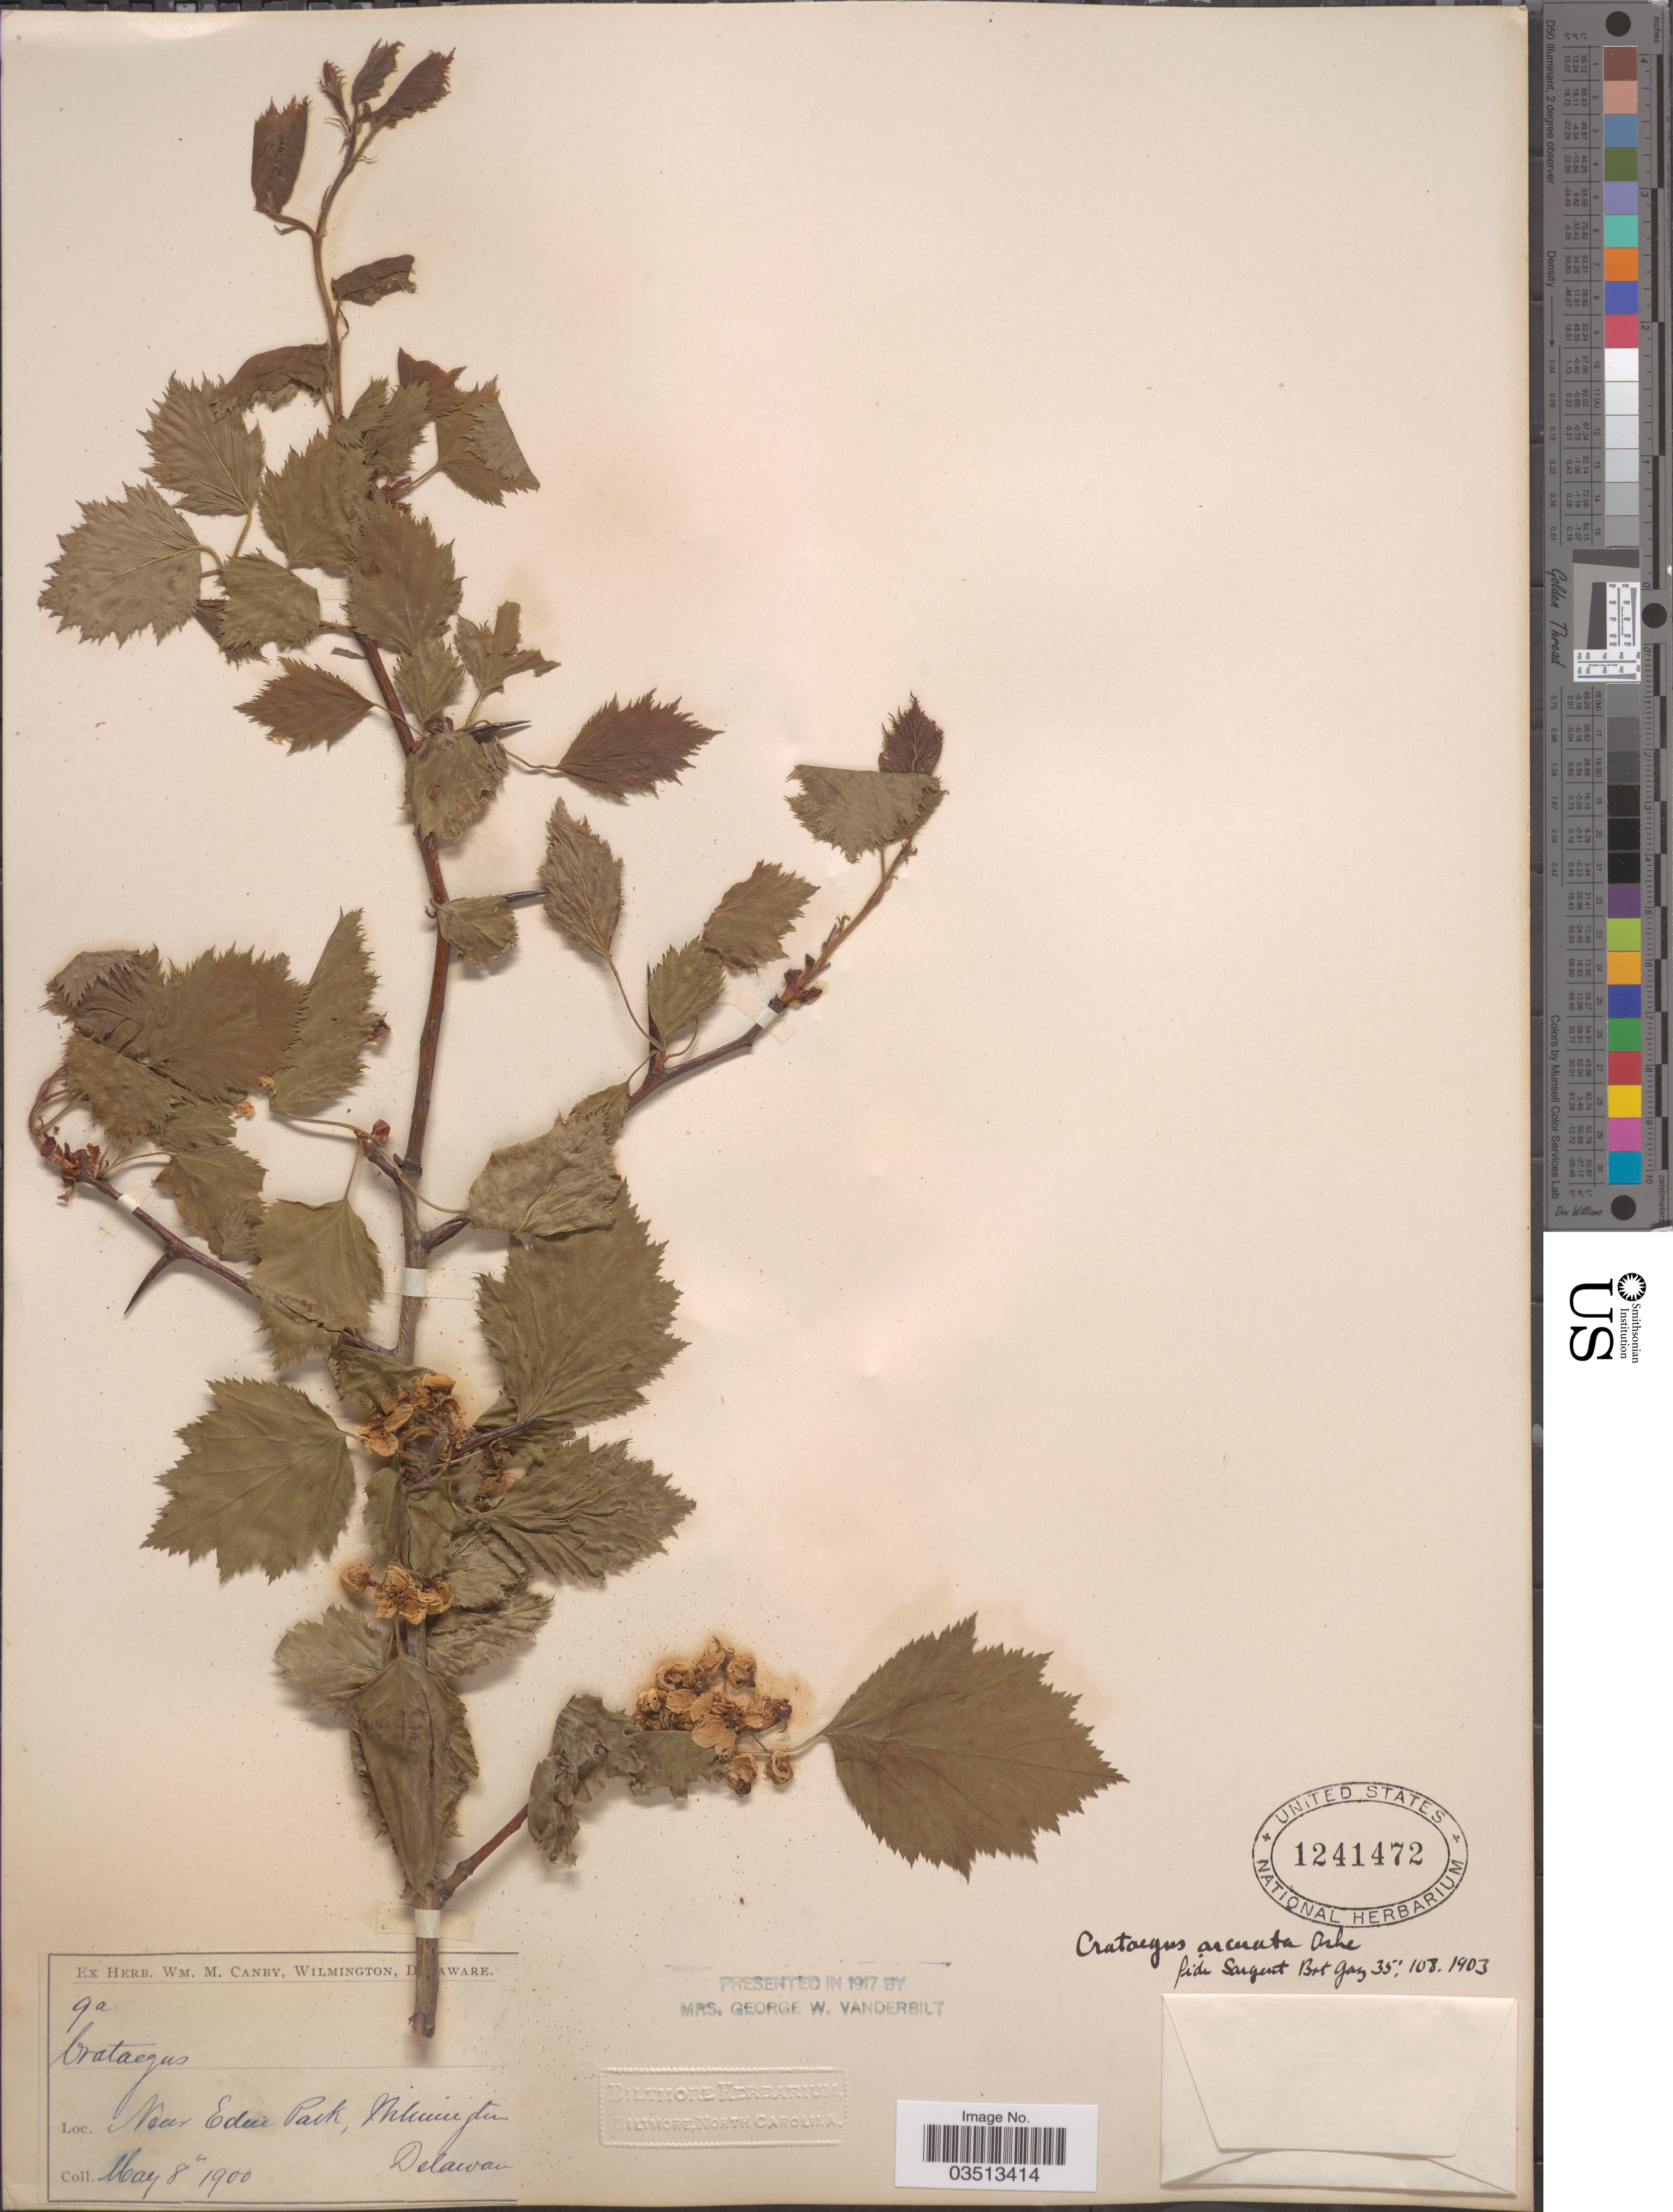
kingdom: Plantae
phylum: Tracheophyta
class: Magnoliopsida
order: Rosales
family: Rosaceae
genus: Crataegus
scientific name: Crataegus arcuata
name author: Ashe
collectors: ex herb. W.M. Canby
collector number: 9a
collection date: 1900-05-08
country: United States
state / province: Delaware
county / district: New Castle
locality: Near Eden Park, Wilmington.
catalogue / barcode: US 1241472